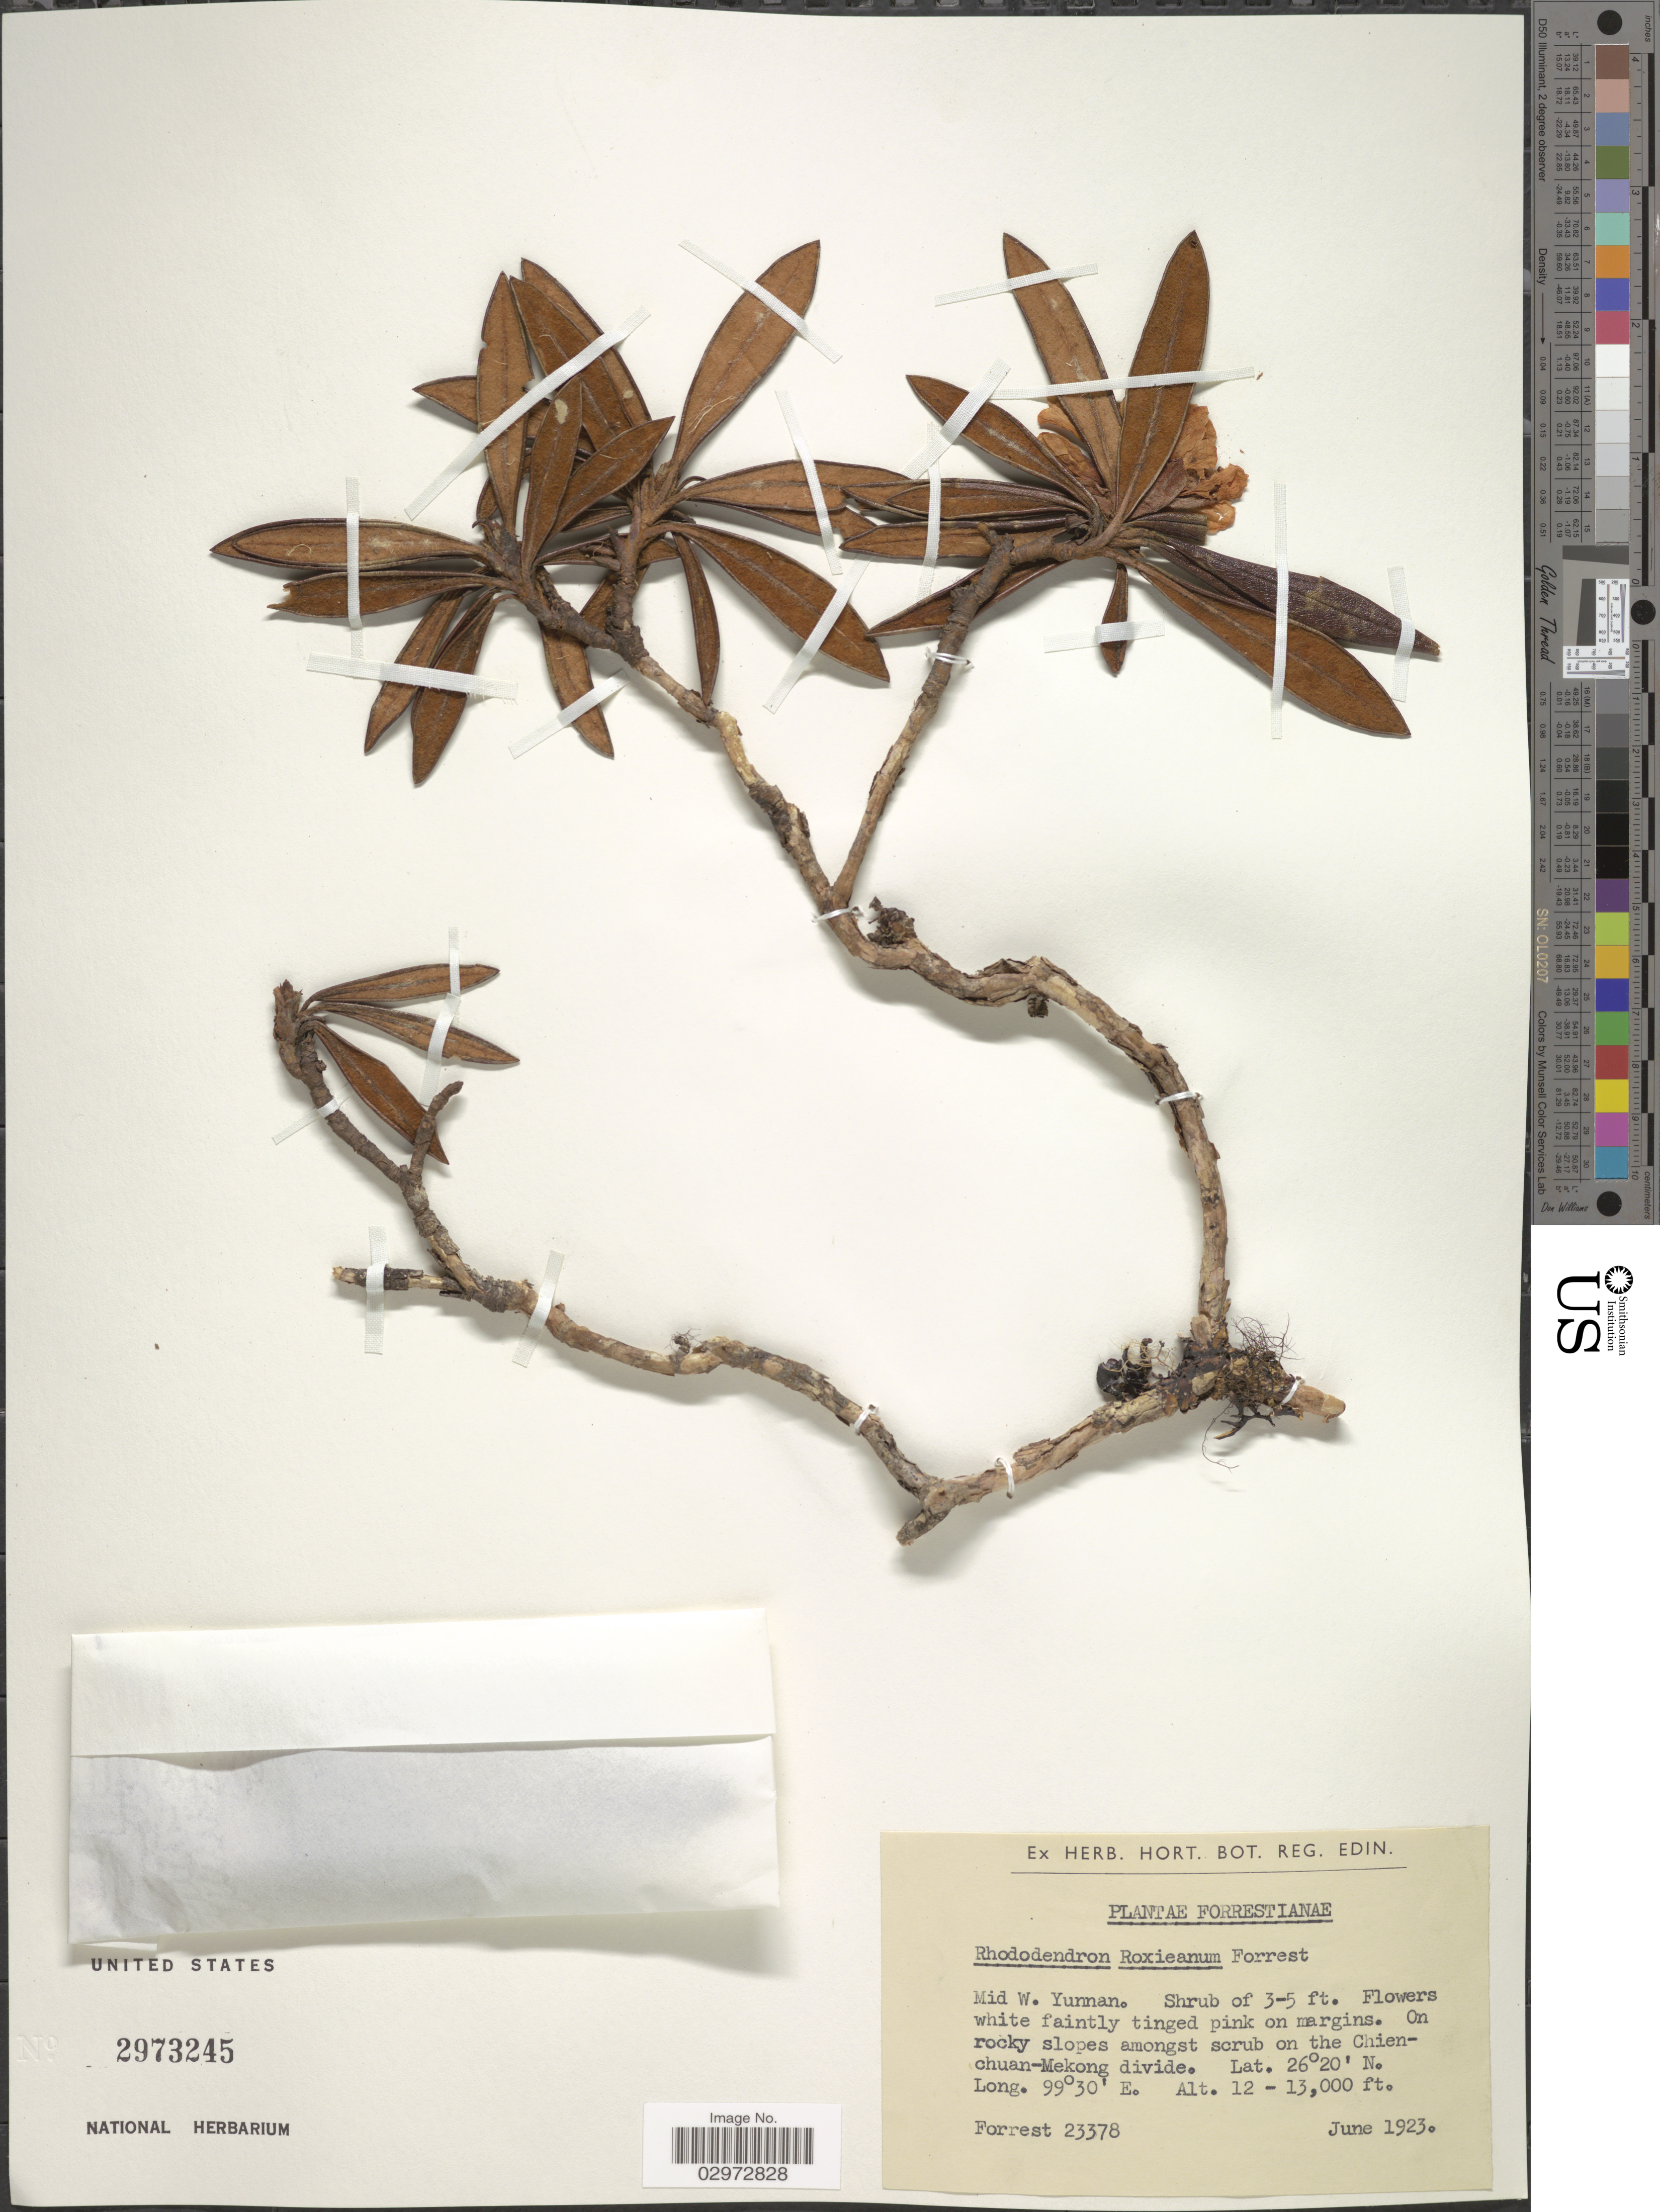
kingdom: Plantae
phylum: Tracheophyta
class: Magnoliopsida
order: Ericales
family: Ericaceae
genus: Rhododendron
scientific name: Rhododendron roxieanum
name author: Forrest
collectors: -. Forrest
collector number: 23378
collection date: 1923-06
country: China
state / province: Yunnan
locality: Mid W. Yunnan. On rocky slopes amongst scrub on the Chienchuan-Mekong divide.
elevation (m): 3658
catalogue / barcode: US 2973245